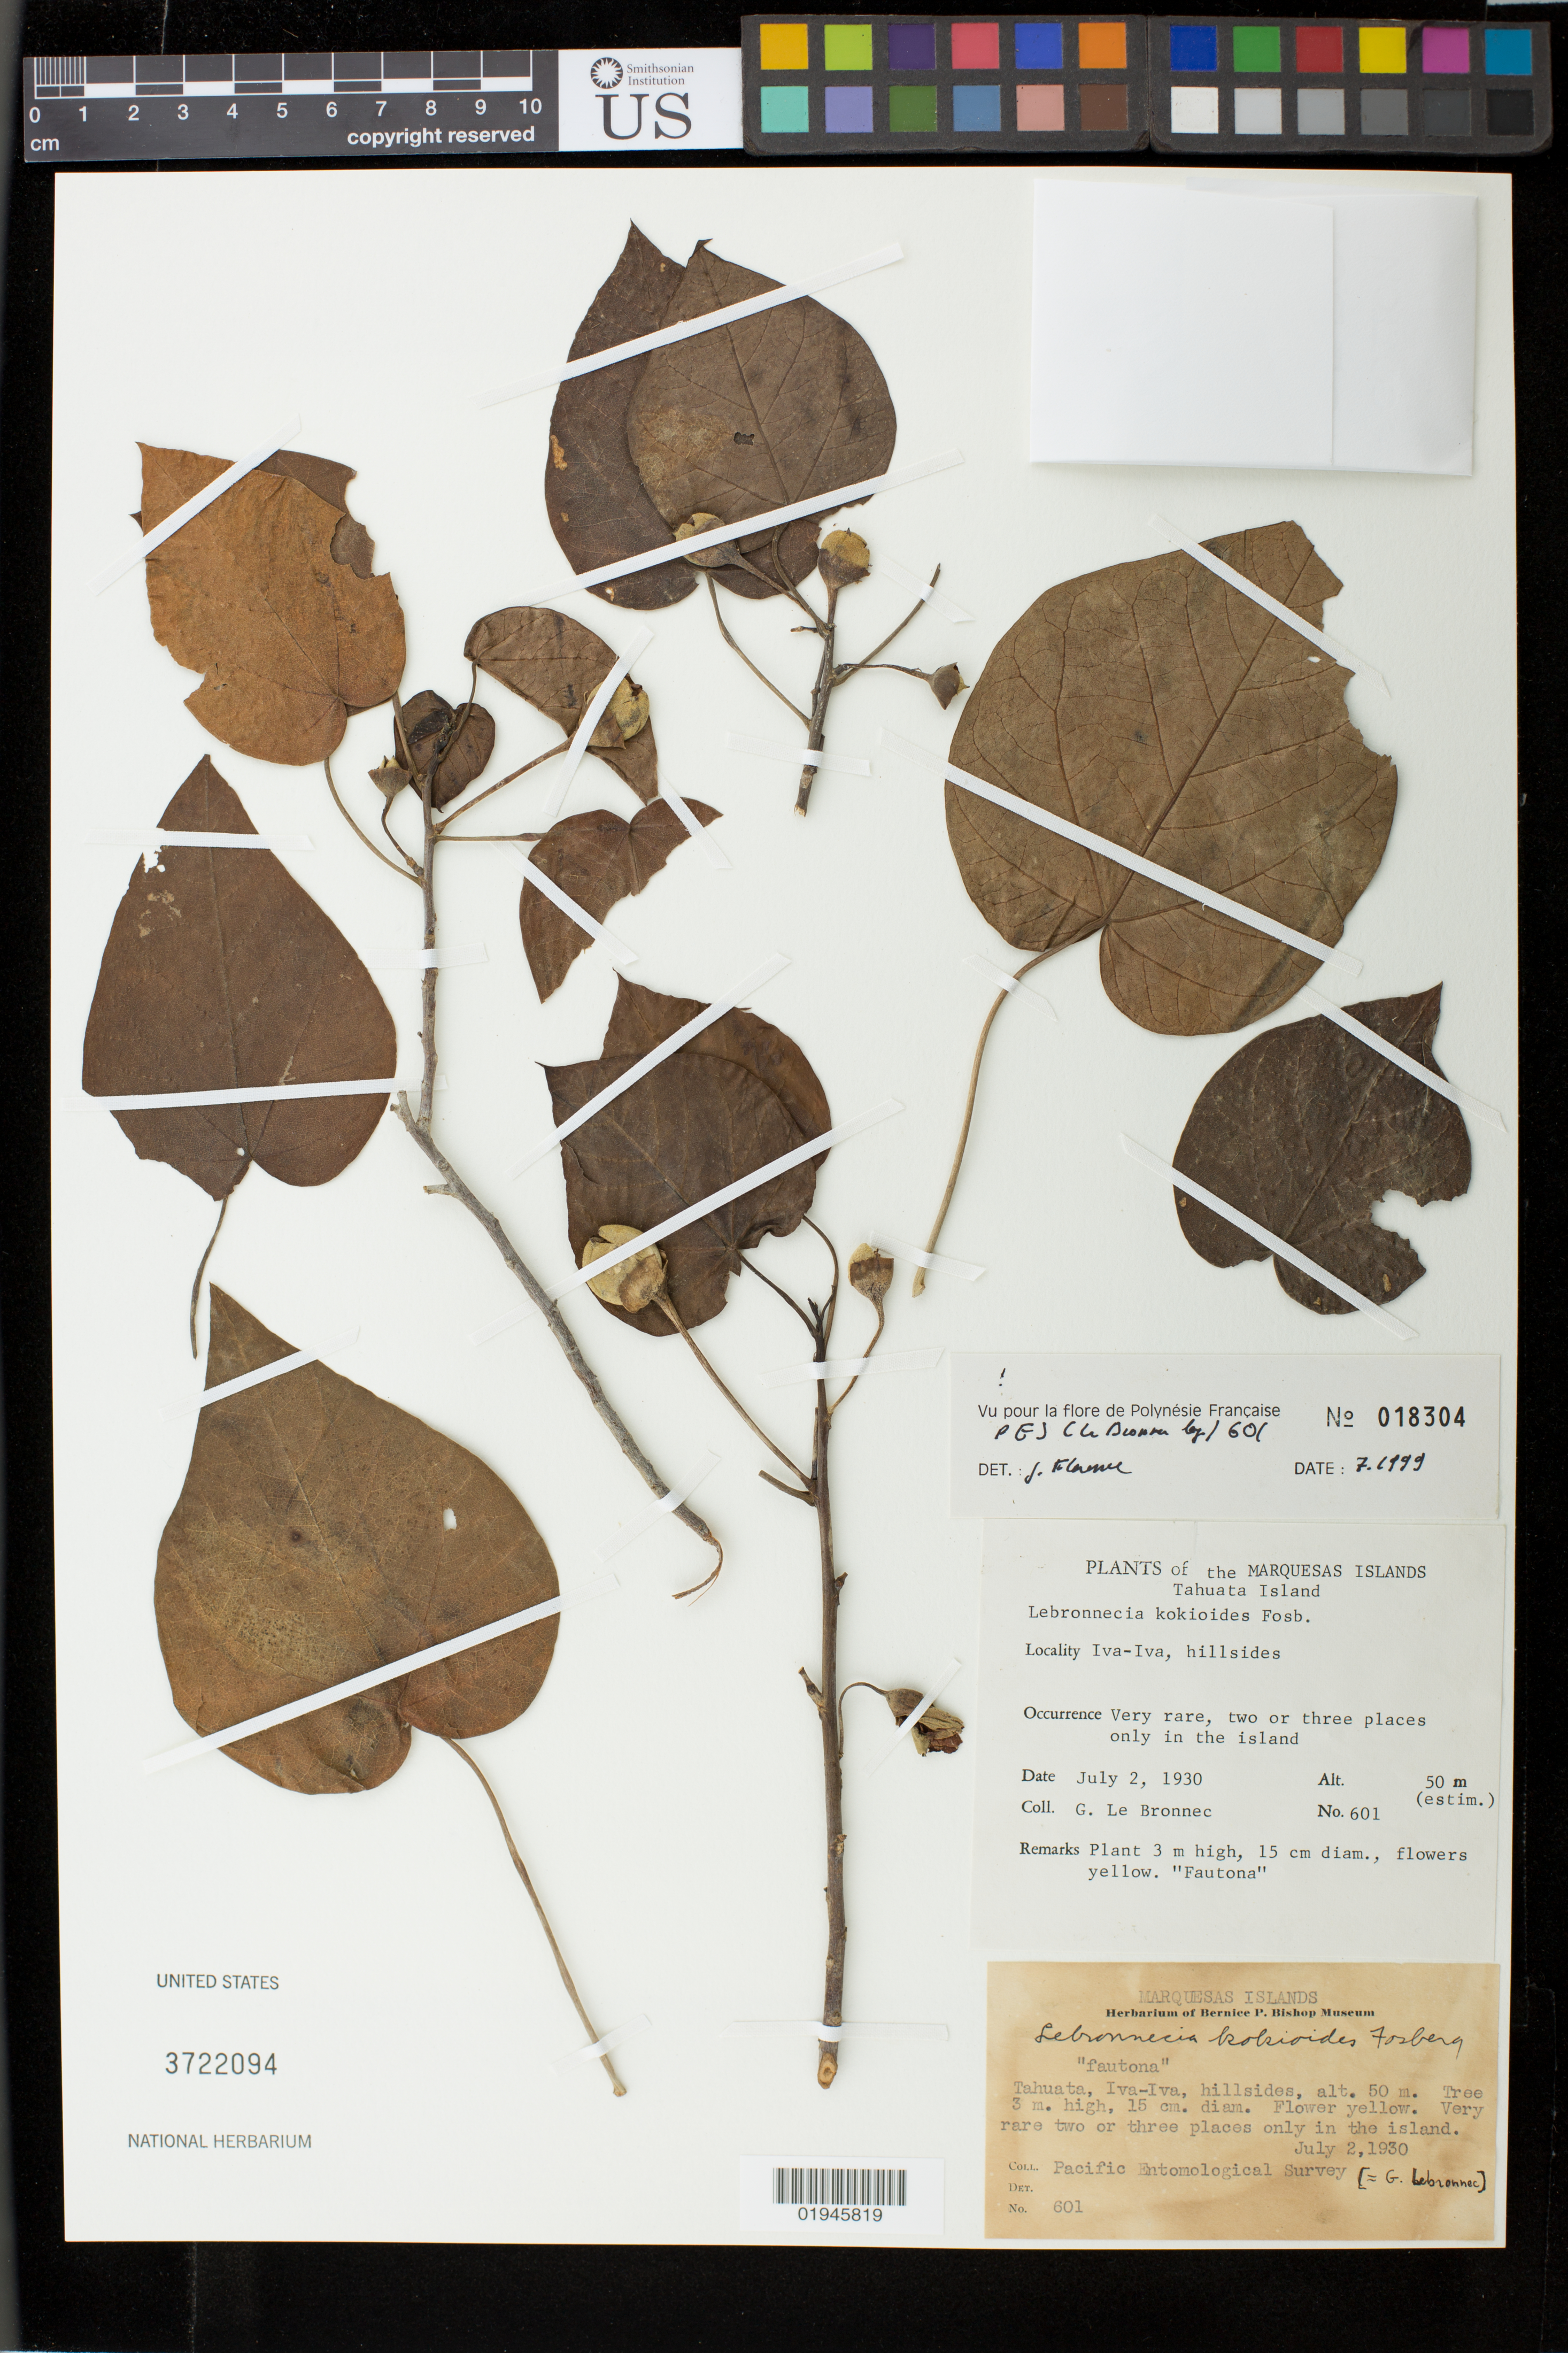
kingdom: Plantae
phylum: Tracheophyta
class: Magnoliopsida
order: Malvales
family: Malvaceae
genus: Lebronnecia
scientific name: Lebronnecia kokioides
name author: Fosberg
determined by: Florence, J.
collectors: G. LeBronnec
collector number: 601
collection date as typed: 02 Jul 1930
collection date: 1930-07-02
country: French Polynesia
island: Tahuata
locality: Iva-Iva, hillsides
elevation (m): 50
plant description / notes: Collector = G. LeBronnec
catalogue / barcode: US 3722094